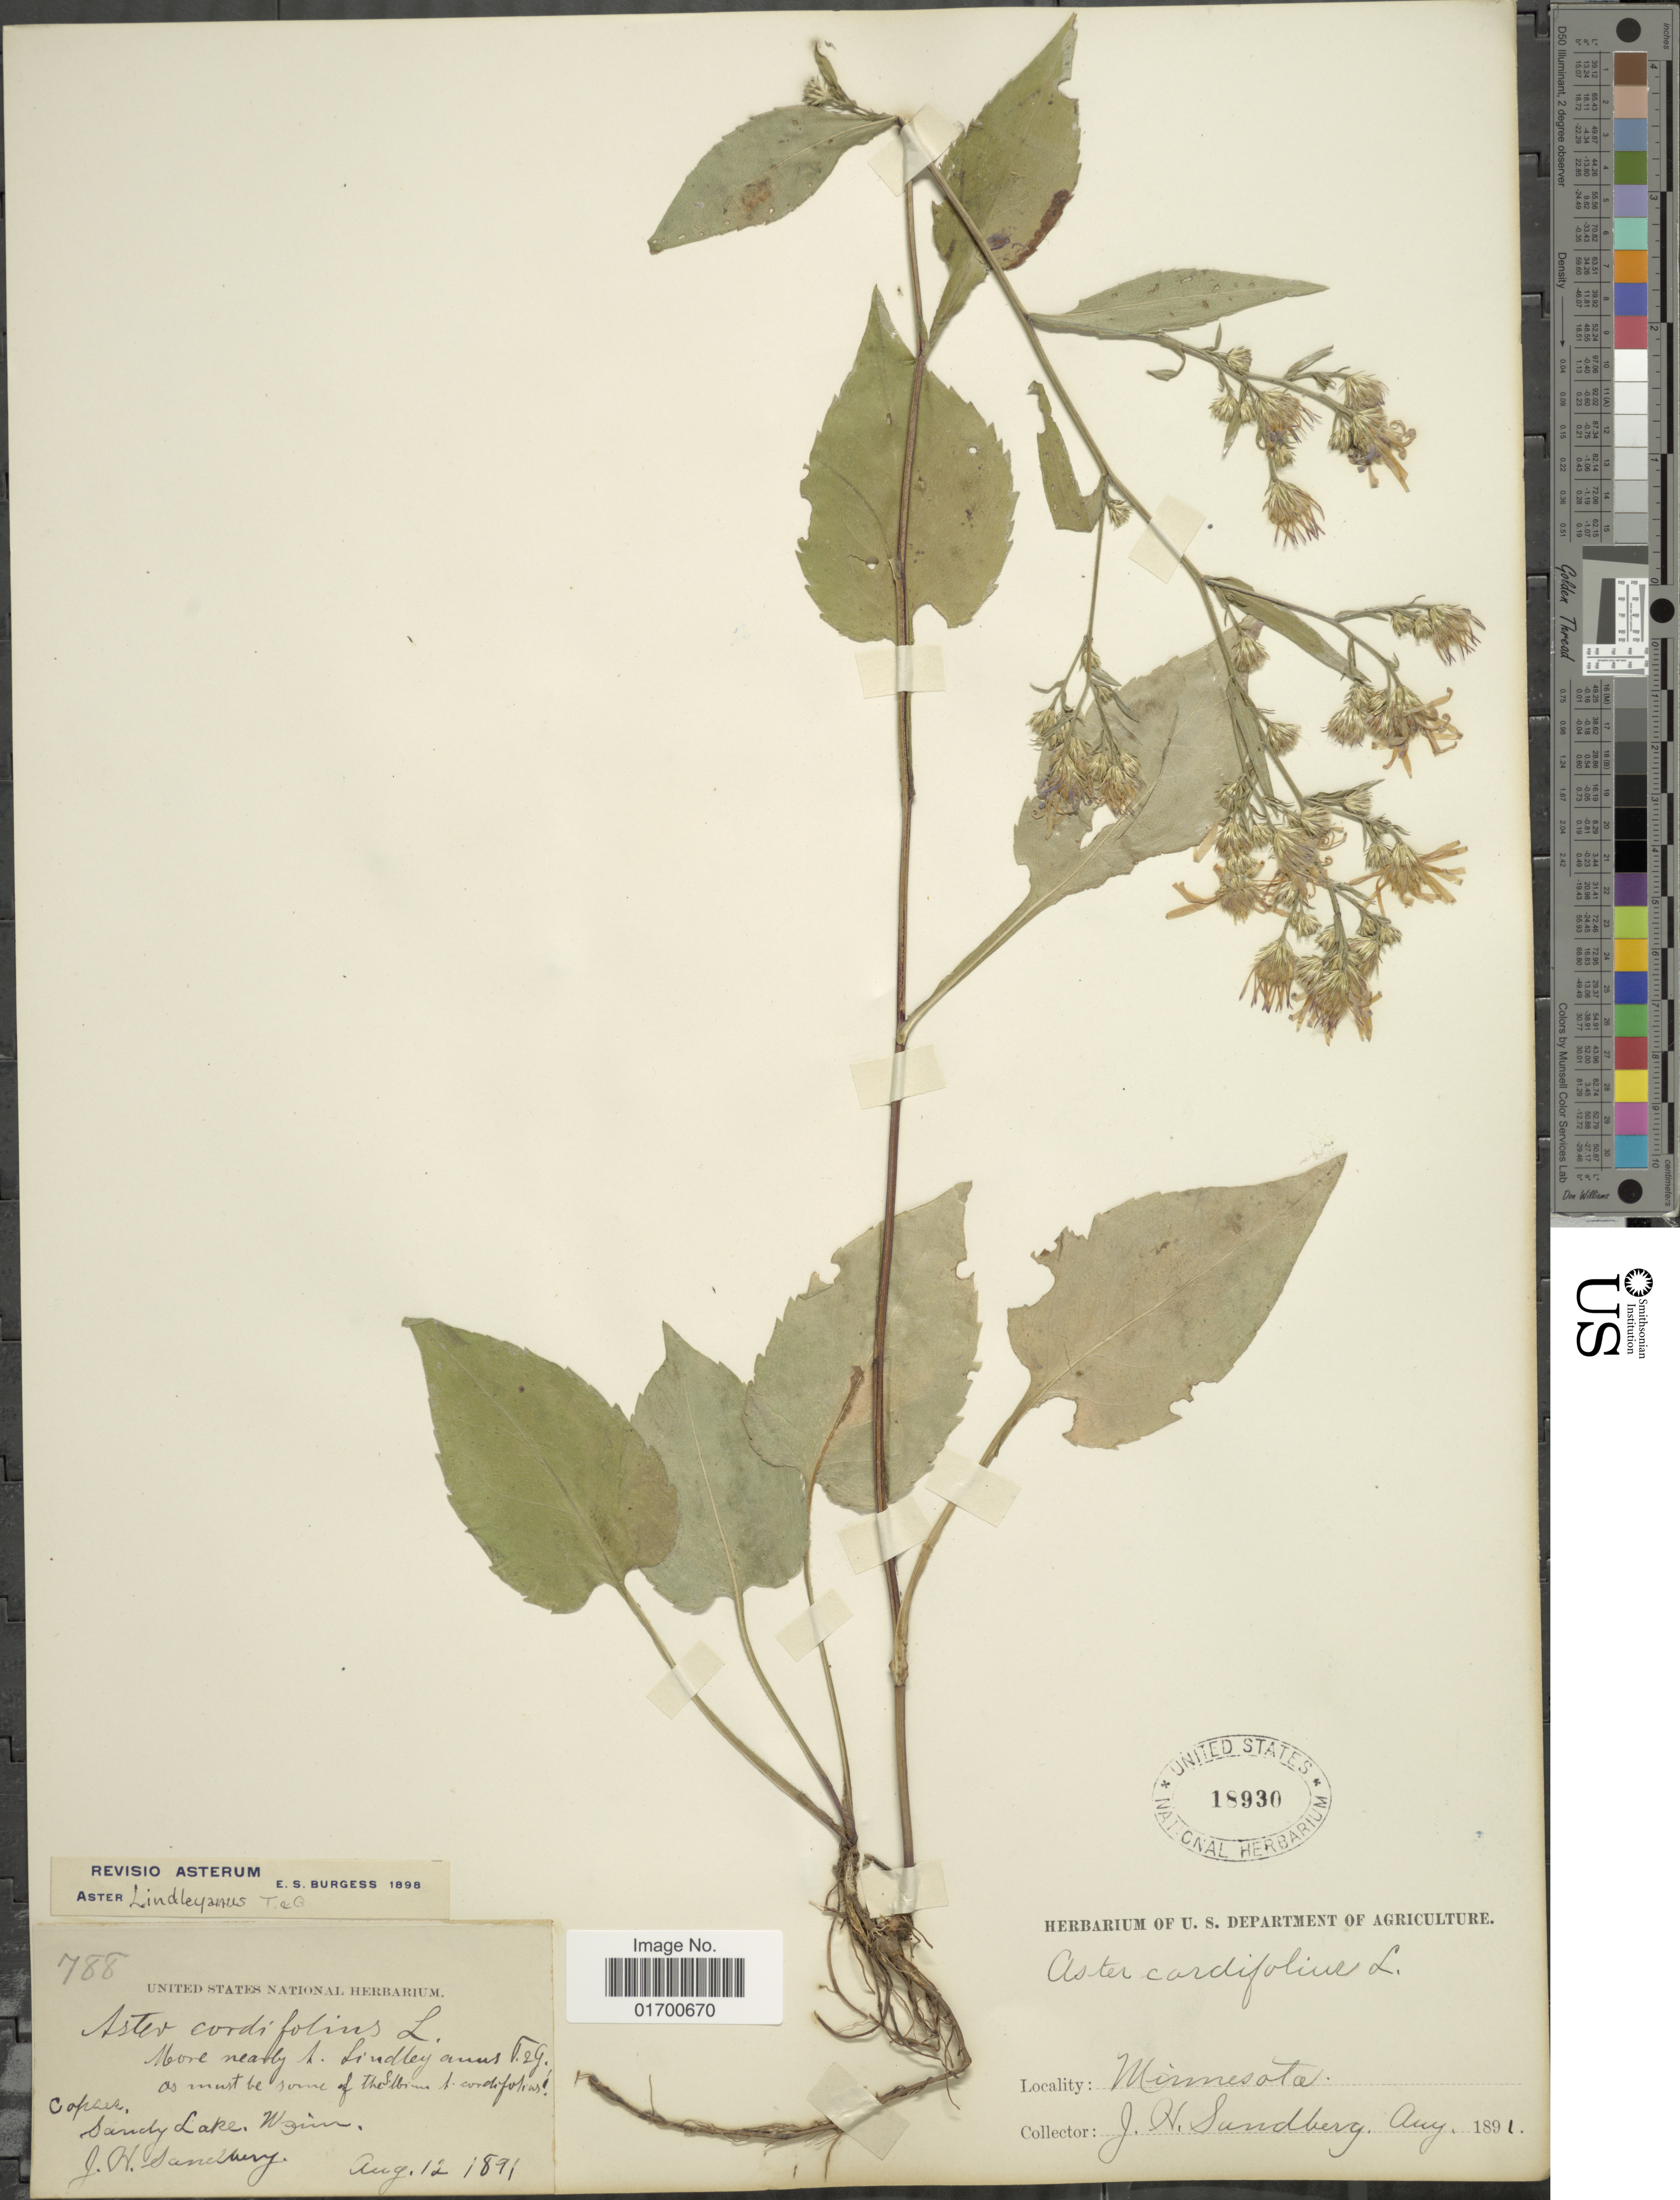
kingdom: Plantae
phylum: Tracheophyta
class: Magnoliopsida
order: Asterales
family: Asteraceae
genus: Symphyotrichum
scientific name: Symphyotrichum ciliolatum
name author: (Lindl.) Á. Löve & D. Löve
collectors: J. H. Sandberg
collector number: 788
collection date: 1891-08-12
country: United States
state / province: Minnesota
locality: Sandy Lake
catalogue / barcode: US 18930